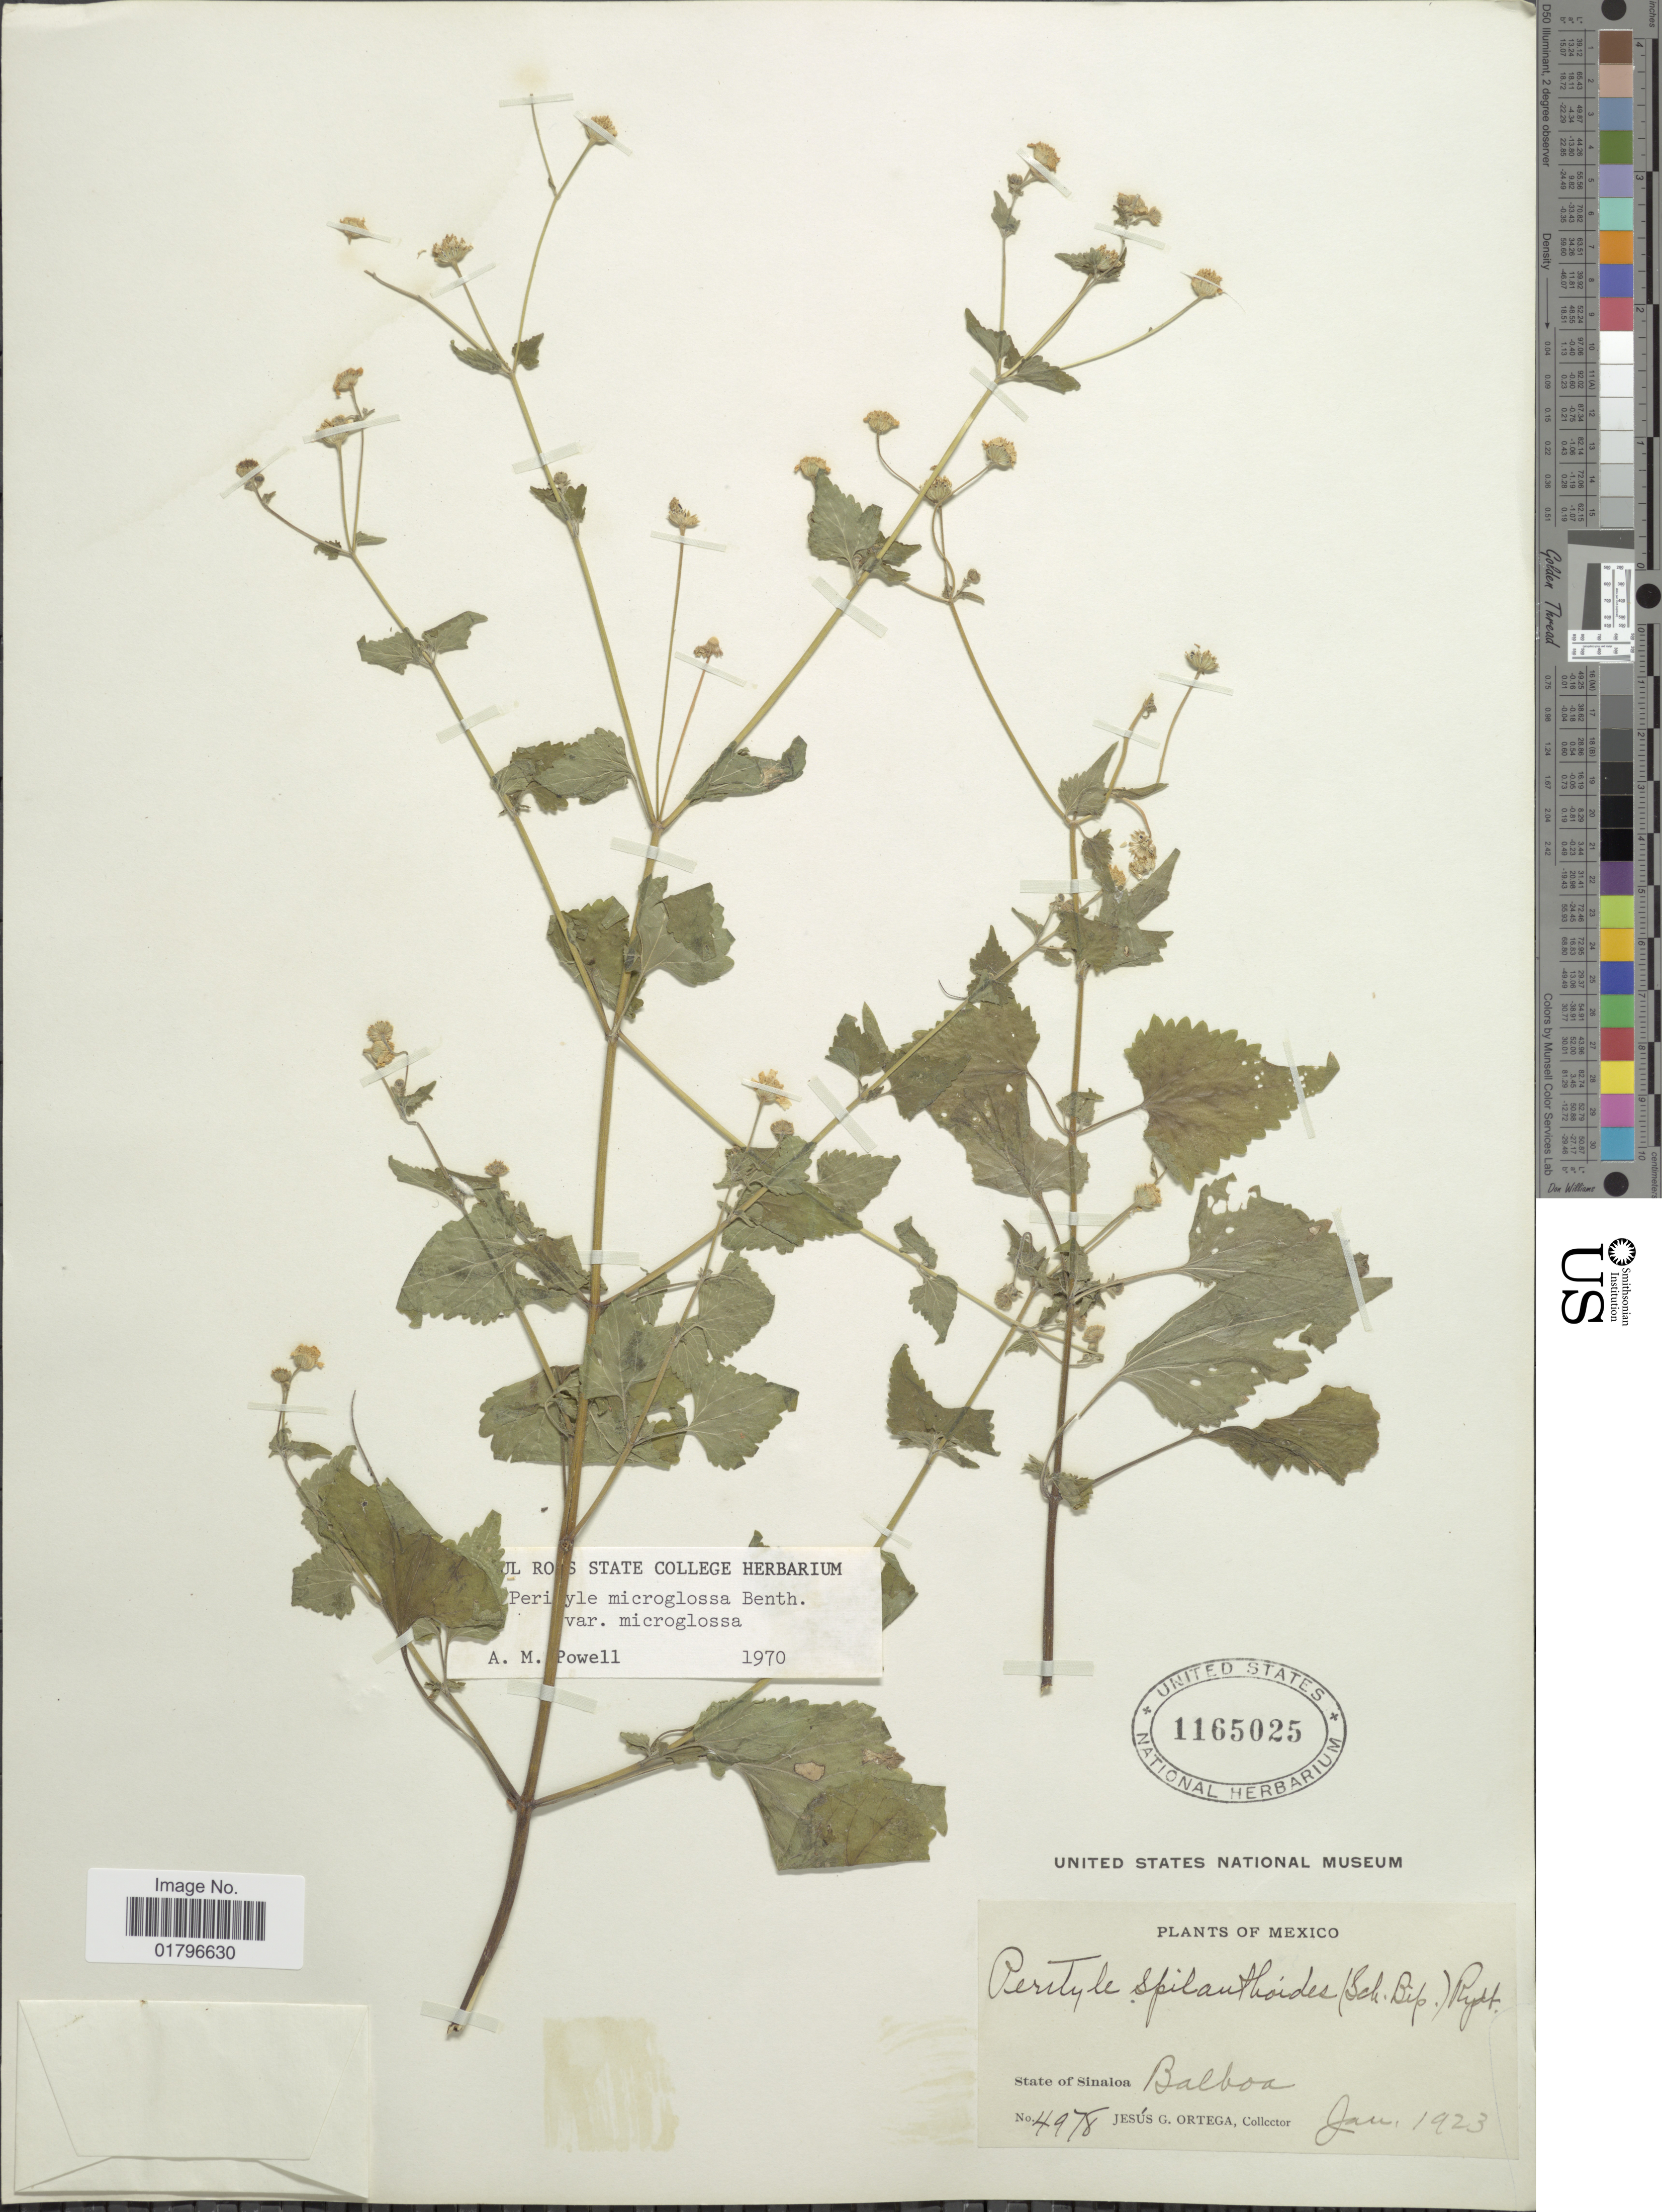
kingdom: Plantae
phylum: Tracheophyta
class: Magnoliopsida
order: Asterales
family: Asteraceae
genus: Perityle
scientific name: Perityle microglossa var. microglossa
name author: Benth.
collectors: J. Ortega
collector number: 4978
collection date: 1923-01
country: Mexico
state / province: Sinaloa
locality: Balboa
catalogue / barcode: US 1165025